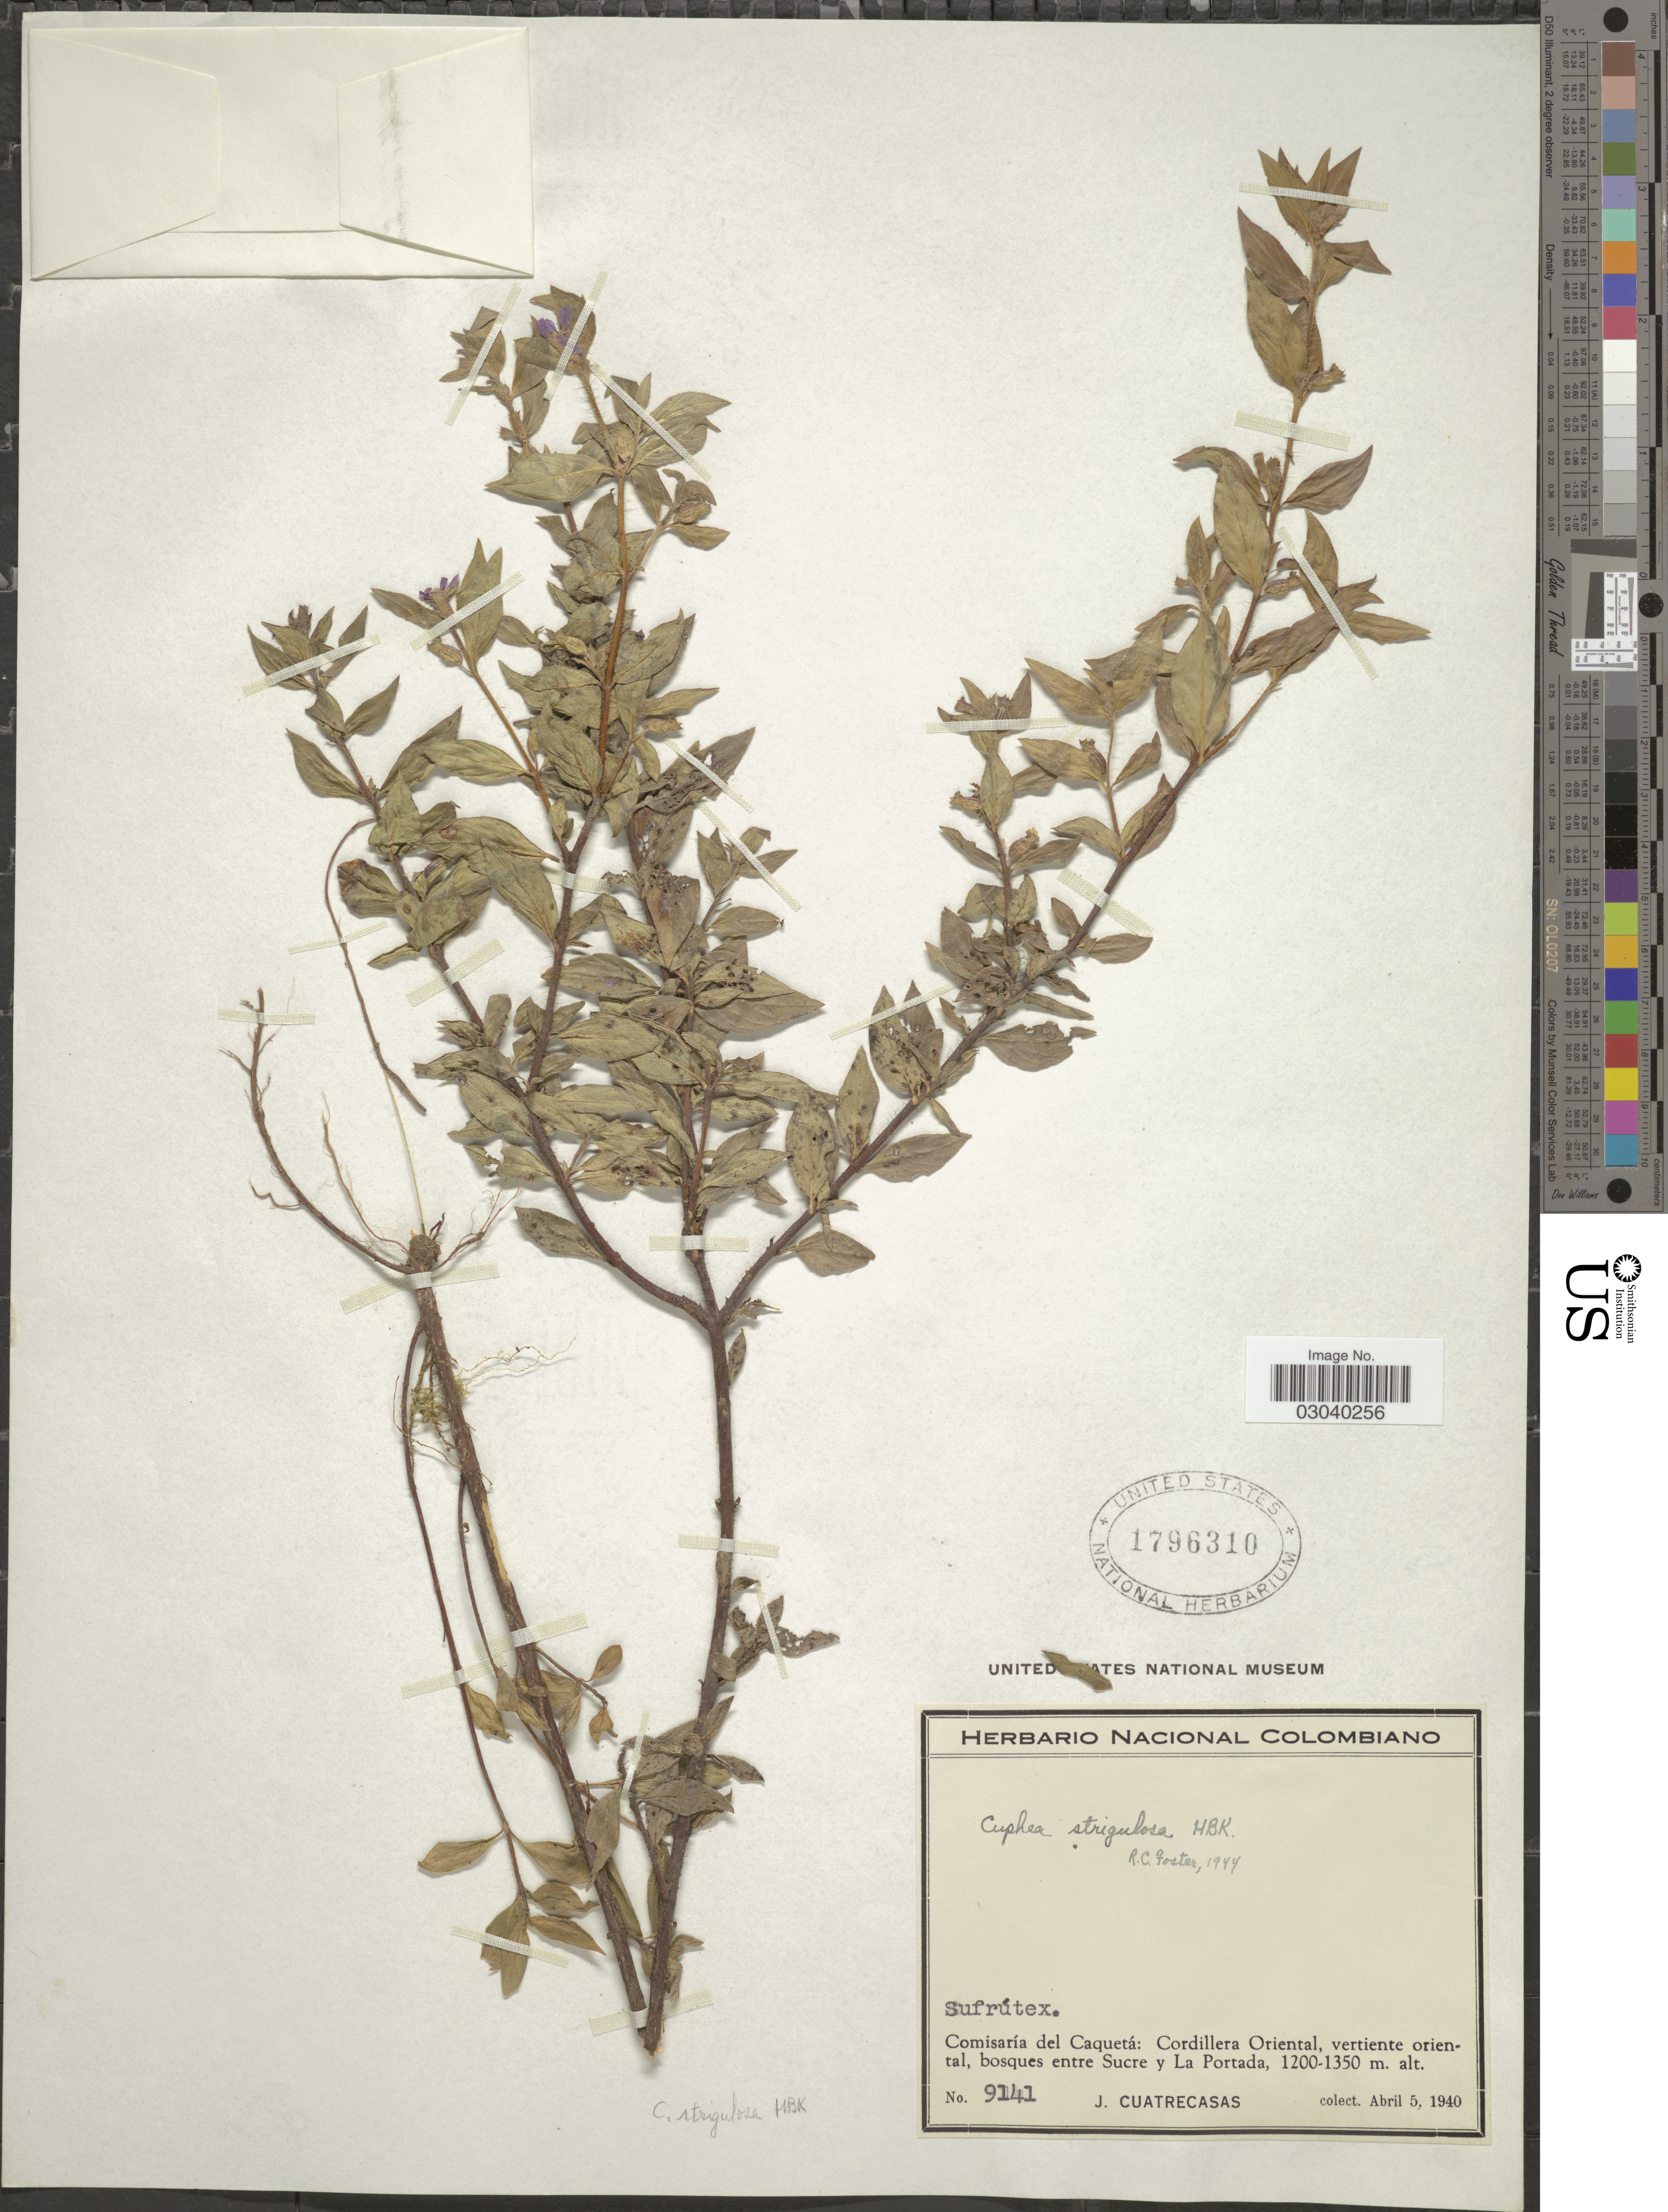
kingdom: Plantae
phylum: Tracheophyta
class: Magnoliopsida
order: Myrtales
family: Lythraceae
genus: Cuphea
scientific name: Cuphea strigulosa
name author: Kunth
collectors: J. Cuatrecasas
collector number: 9141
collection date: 1940-04-05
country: Colombia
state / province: Caquetá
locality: Comisaría del Caquetá: Cordillera Oriental, vertiente oriental, entre Sucre y La Potrada.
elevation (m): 1200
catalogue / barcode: US 1796310